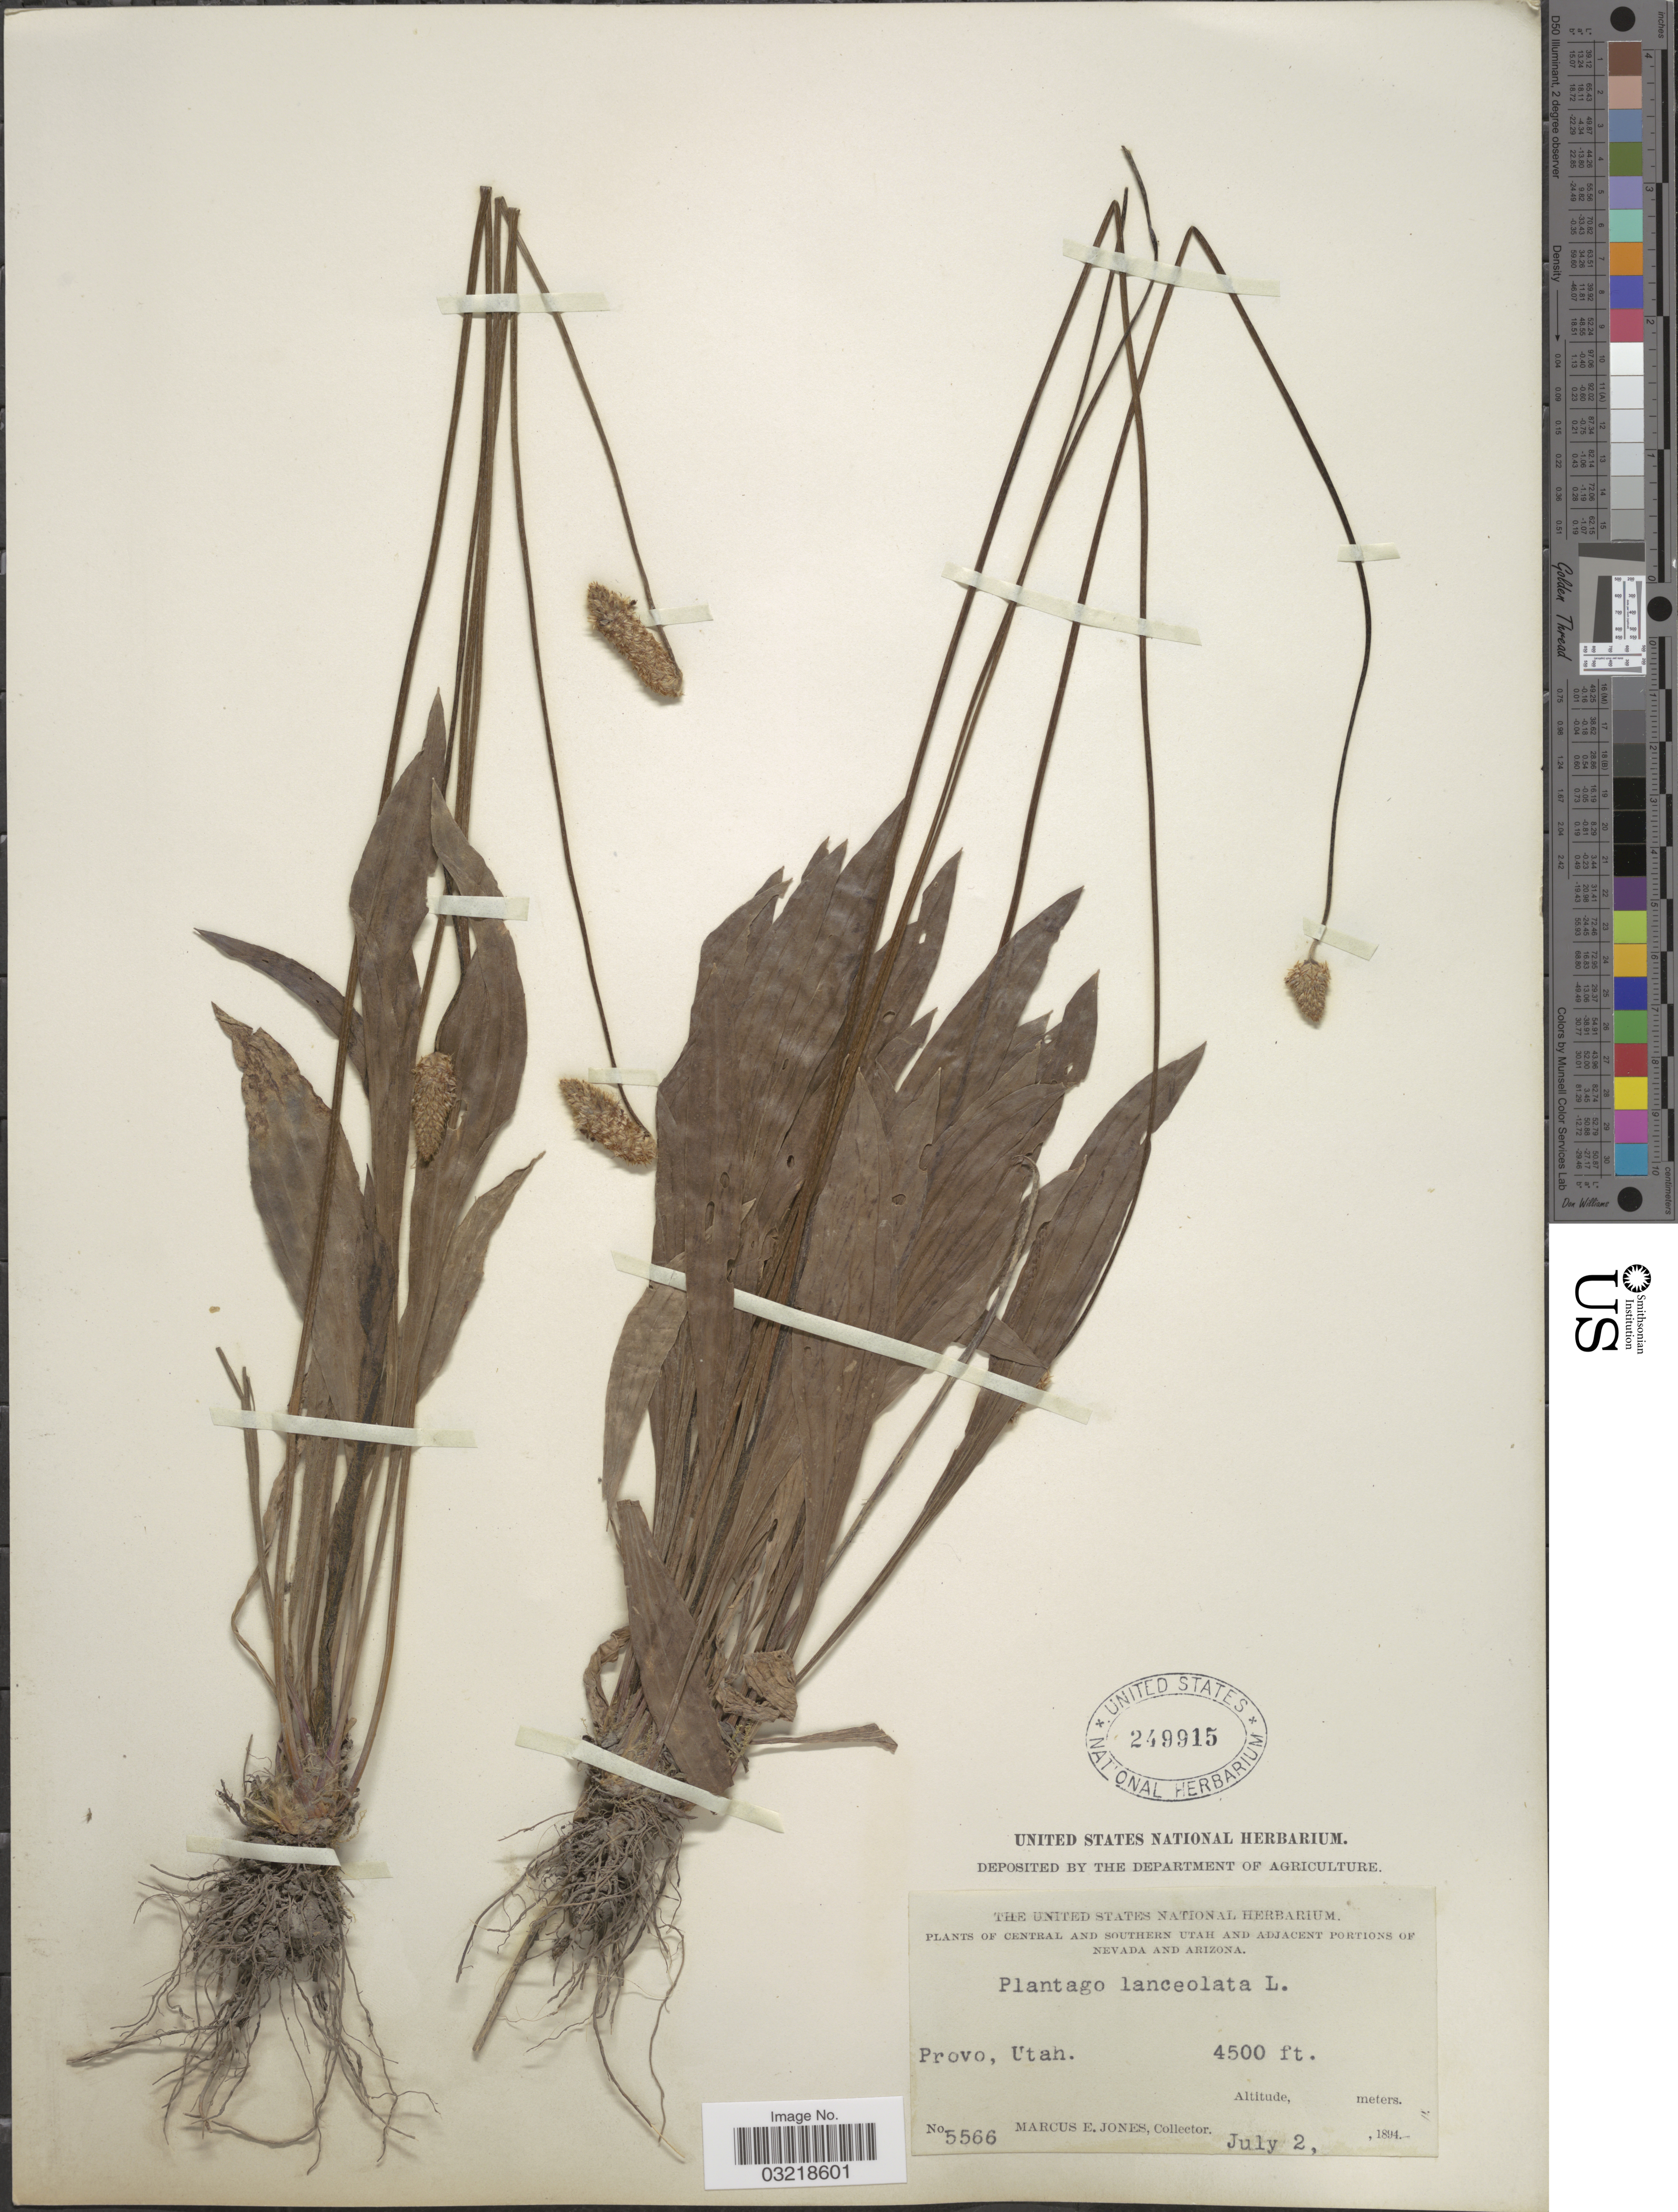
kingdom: Plantae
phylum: Tracheophyta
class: Magnoliopsida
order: Lamiales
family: Plantaginaceae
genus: Plantago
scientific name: Plantago lanceolata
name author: L.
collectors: M. E. Jones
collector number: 5566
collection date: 1894-07-02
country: United States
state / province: Utah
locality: Central and Southern Utah and adjacent portions. Provo.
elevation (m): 1372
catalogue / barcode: US 249915